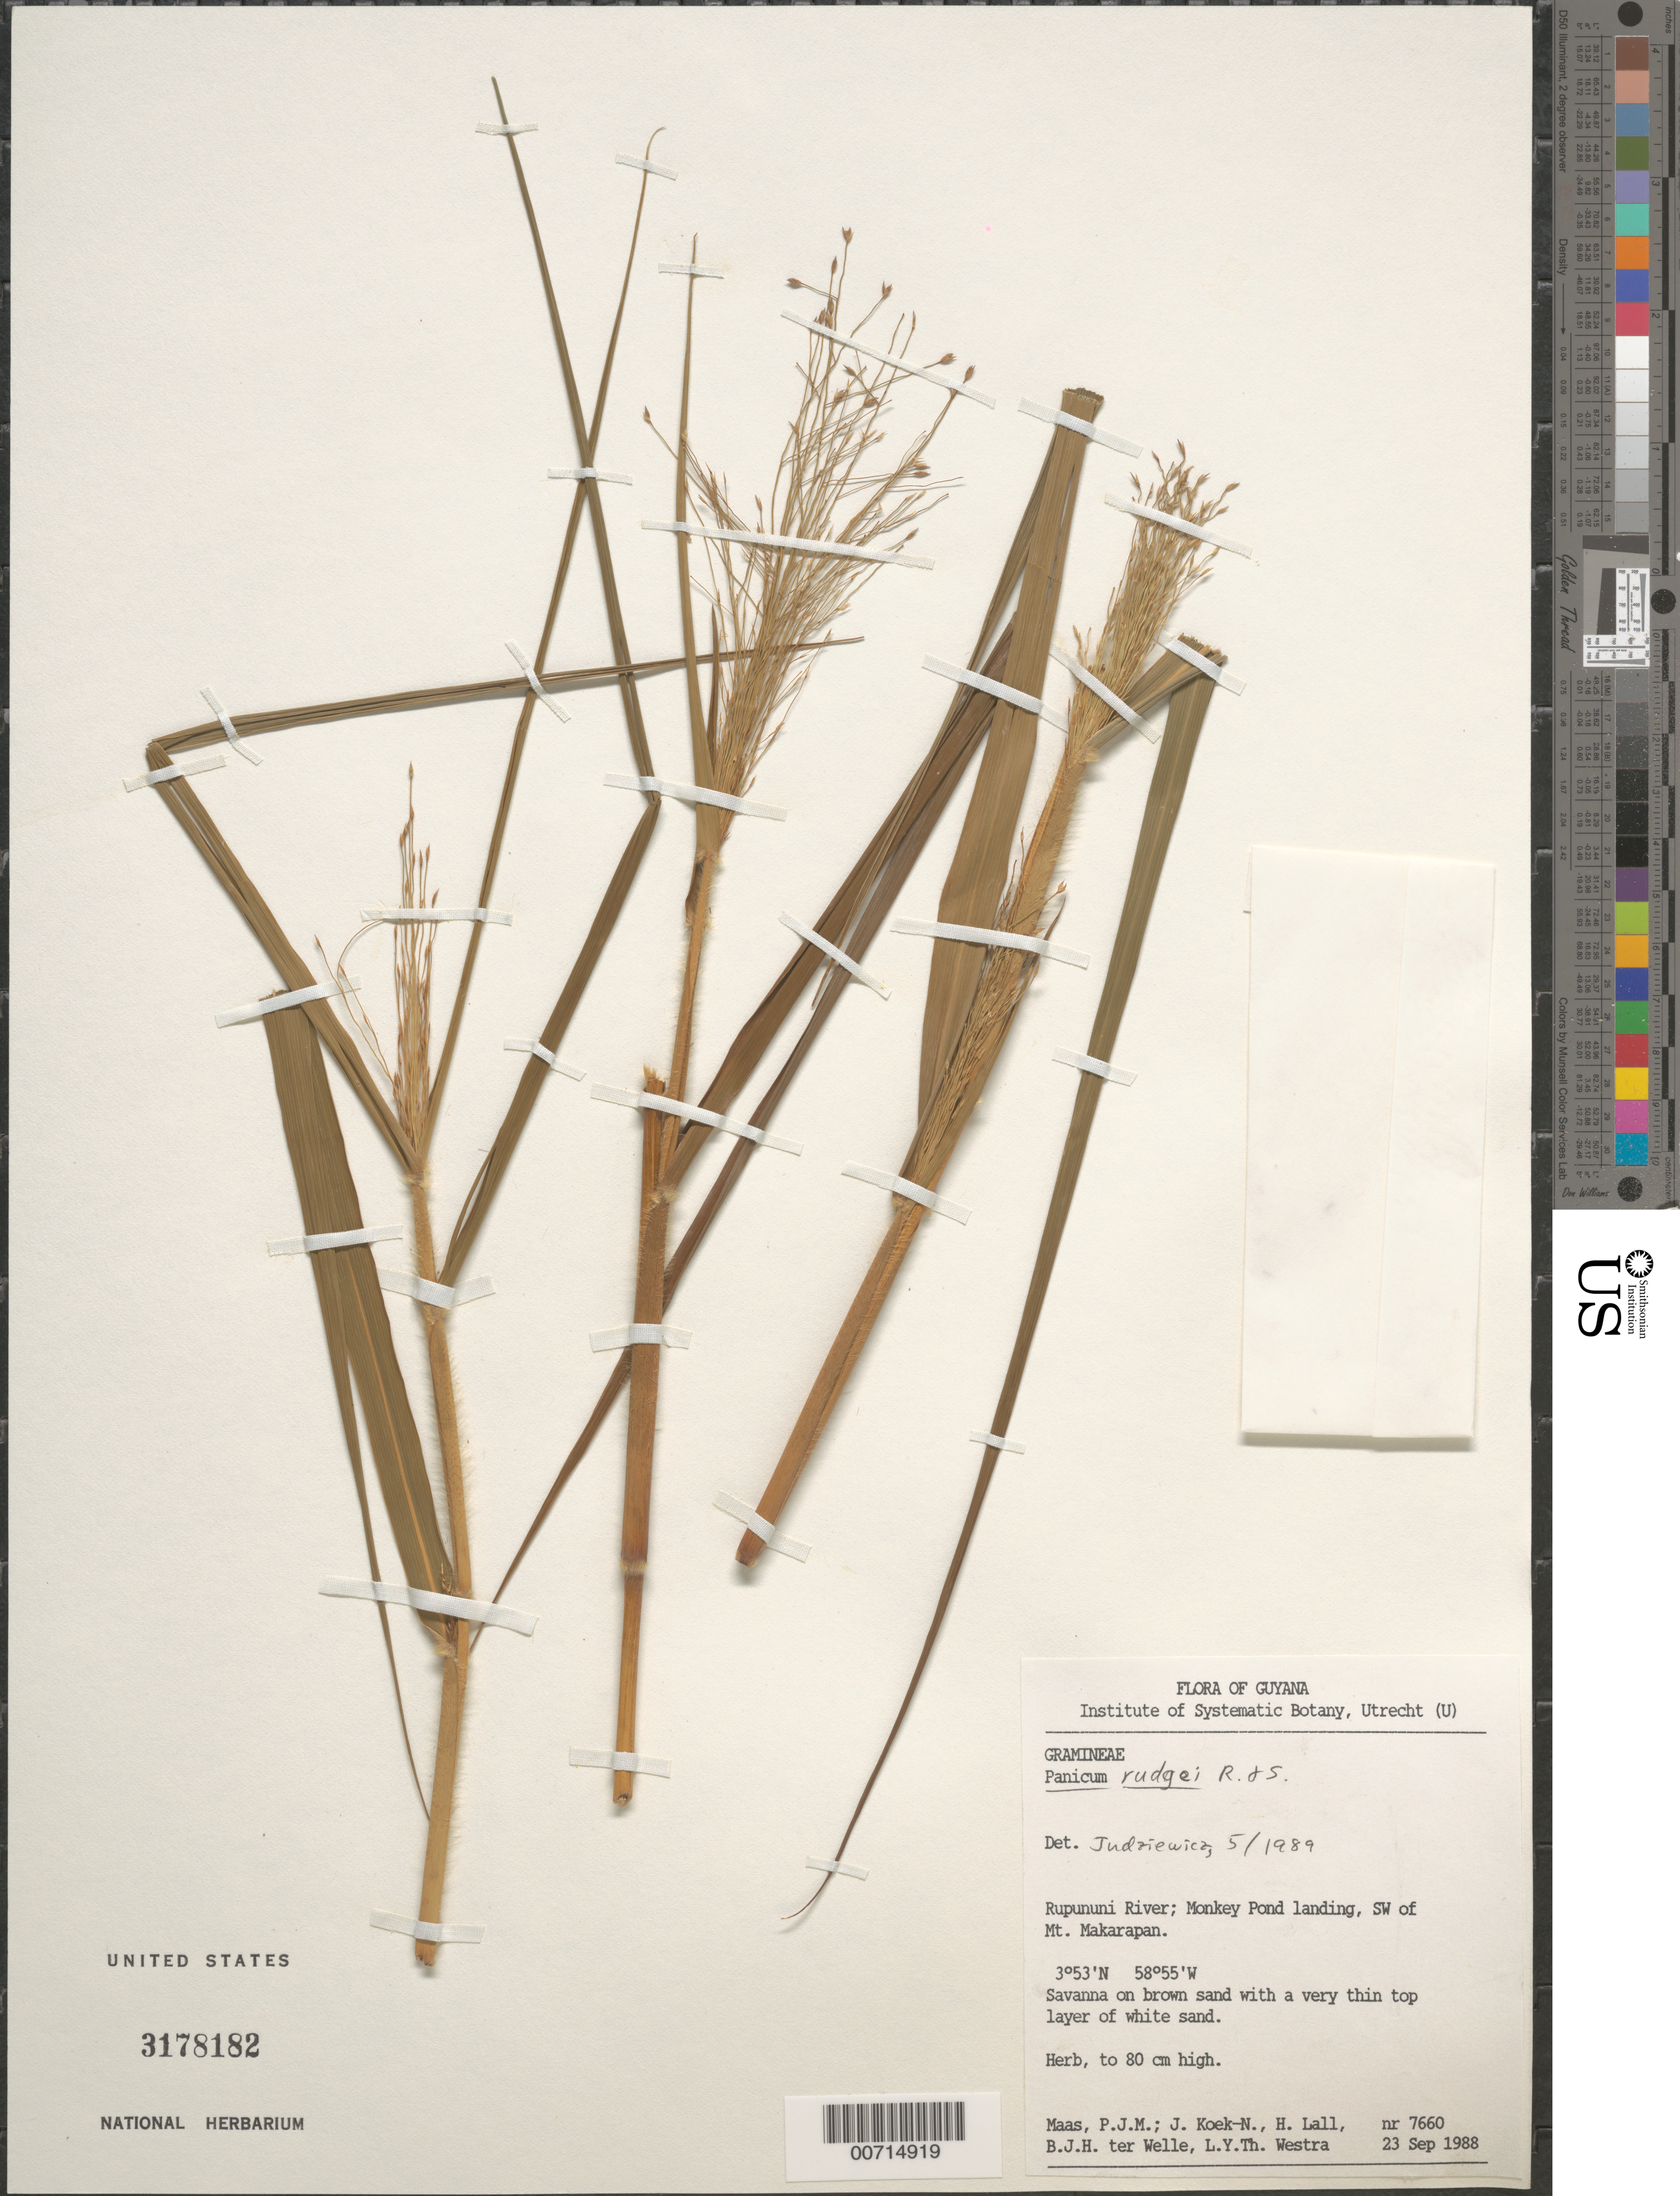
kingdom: Plantae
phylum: Tracheophyta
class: Liliopsida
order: Poales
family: Poaceae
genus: Panicum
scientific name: Panicum rudgei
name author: Roem. & Schult.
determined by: Judziewicz, E. J.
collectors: P. Maas, J. Koek-Noorman, H. Lall, B. Welle & L. Y. T. Westra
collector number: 7660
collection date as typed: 23-Sep-88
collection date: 1988-09-23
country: Guyana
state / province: U. Takutu-U. Essequibo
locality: Monkey Pond landing, SW of Mt. Makarapan; Rupununi River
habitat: Savanna on brown sand with a very thin top layer of white sand.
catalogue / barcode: US 3178182